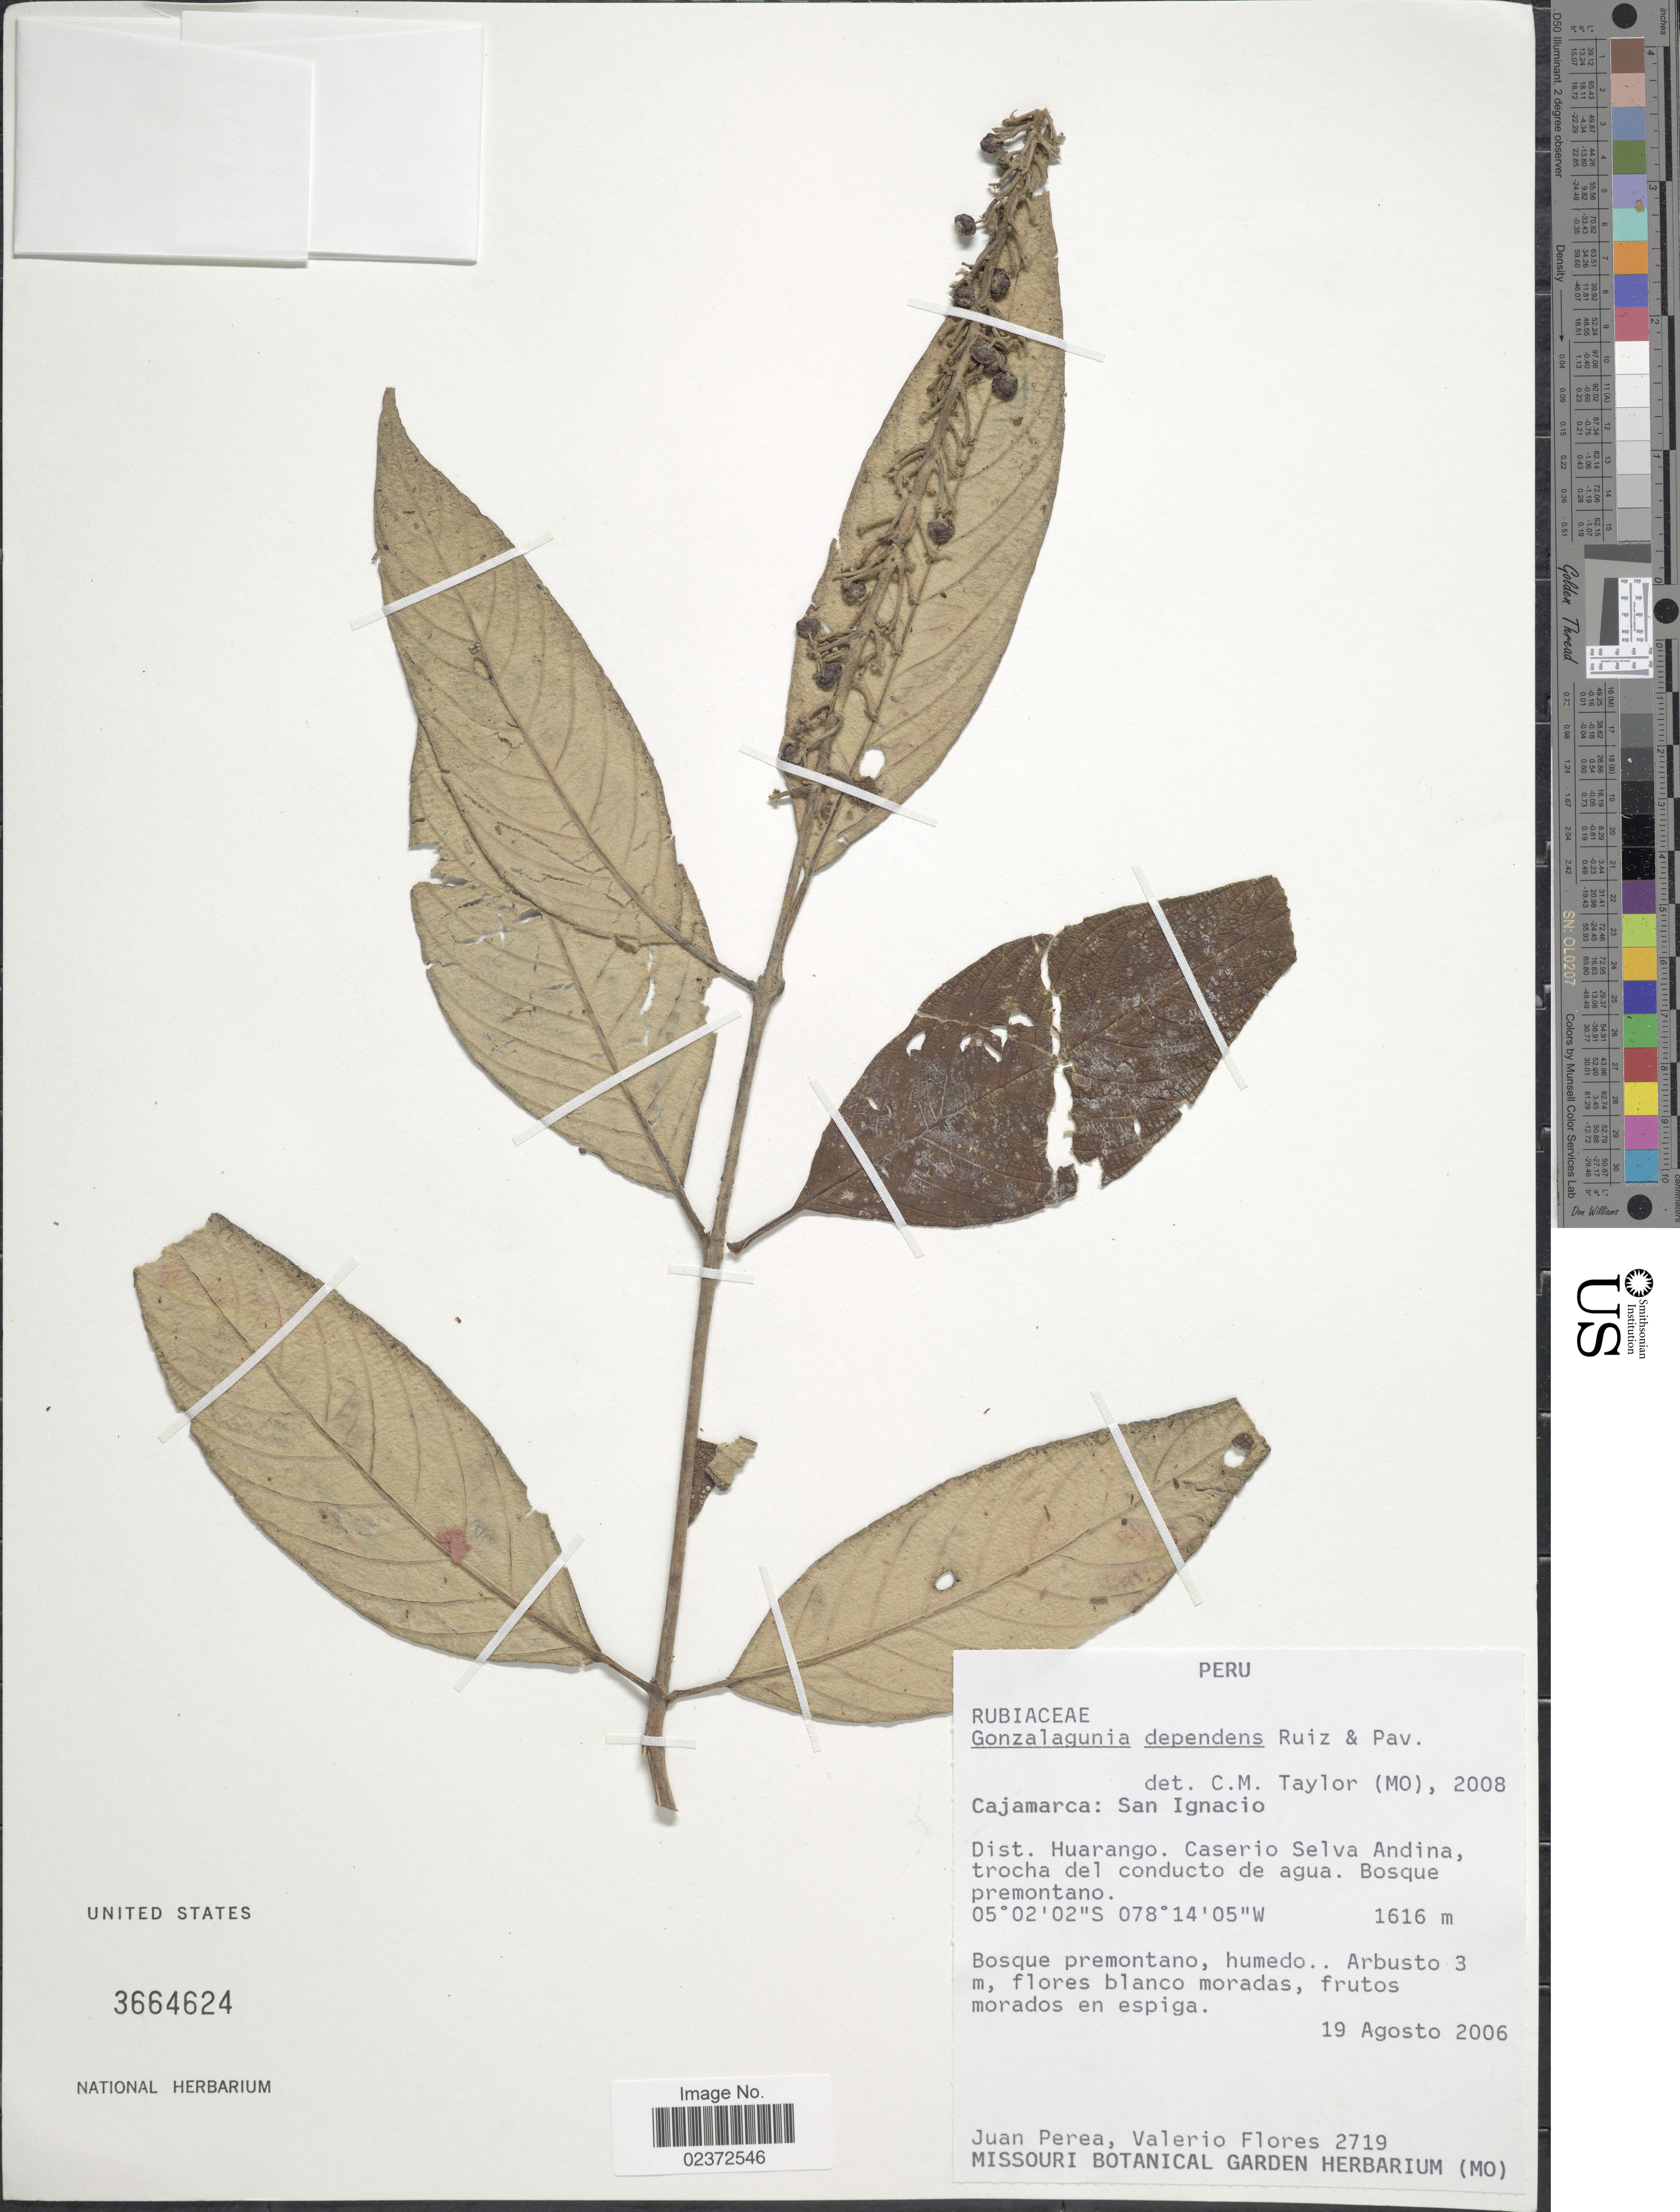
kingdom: Plantae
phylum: Tracheophyta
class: Magnoliopsida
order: Gentianales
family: Rubiaceae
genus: Gonzalagunia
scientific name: Gonzalagunia dependens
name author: Ruiz & Pav.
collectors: J. Perea & V. Flores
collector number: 2719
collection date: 2006-08-19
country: Peru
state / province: Cajamarca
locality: San Ignacio, Dist. Huarango. Caserio Selva Andina, trocha del conducto de agua. Bosque premontano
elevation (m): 1616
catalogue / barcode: US 3664624